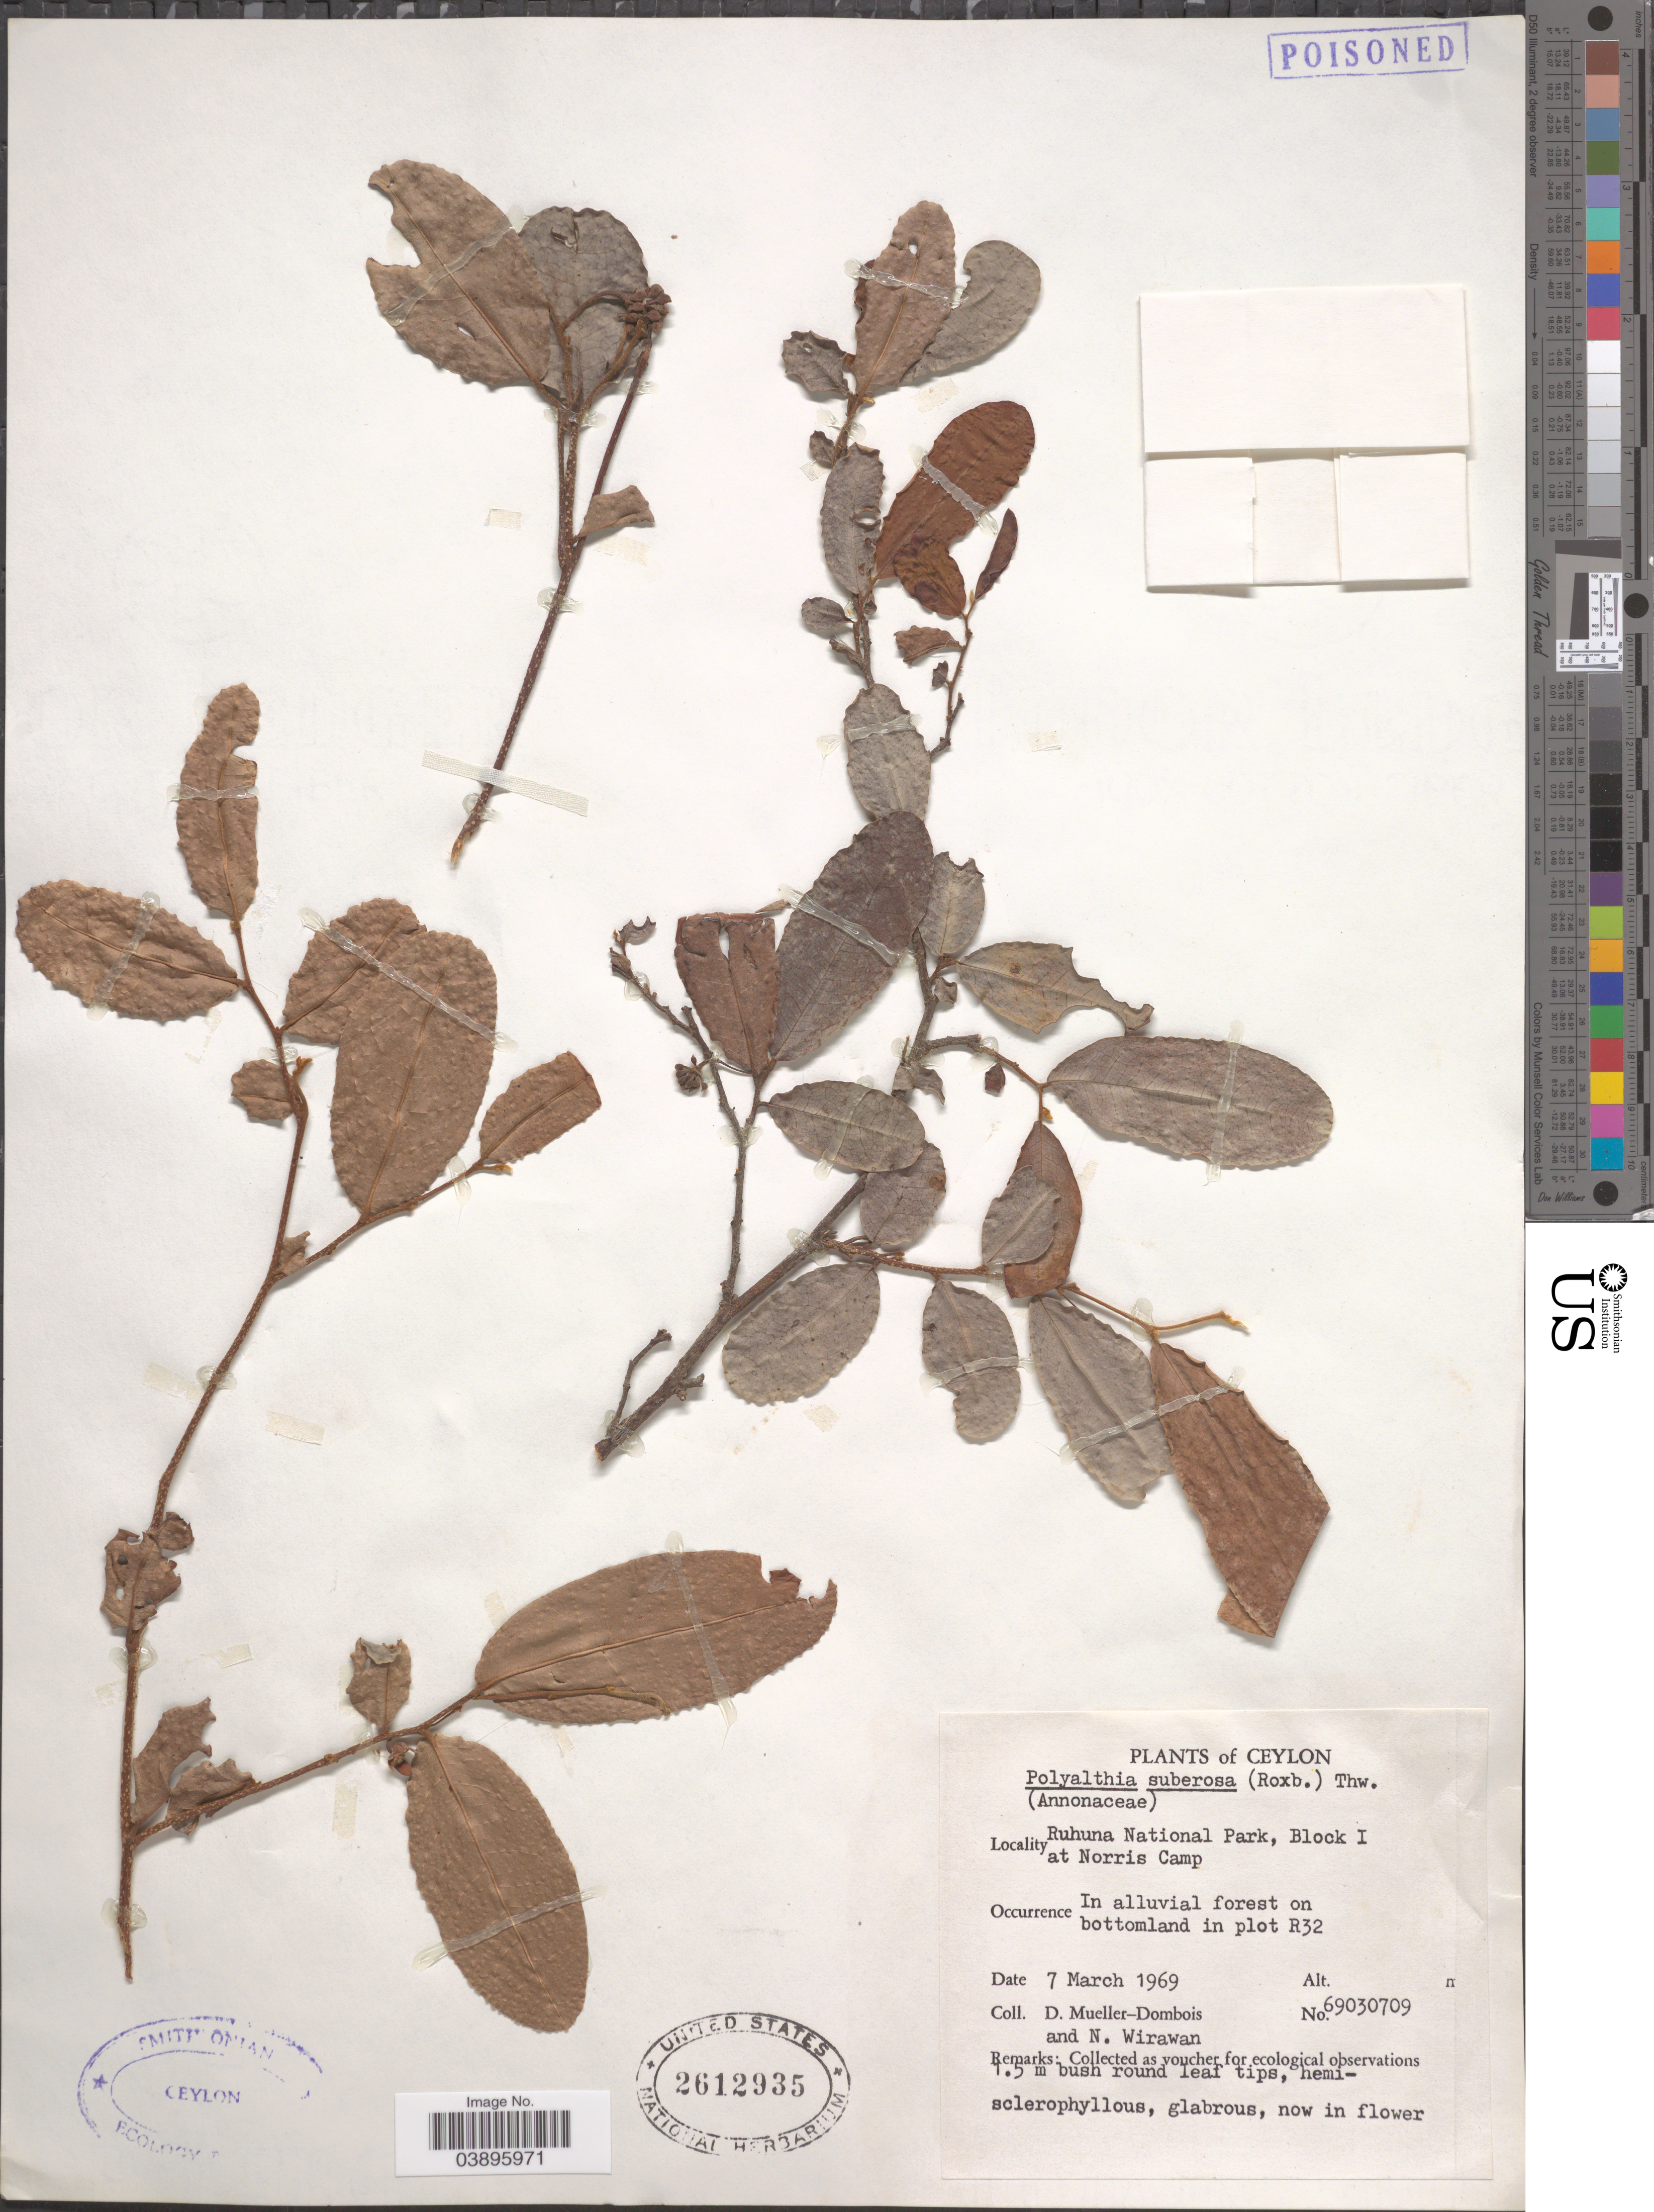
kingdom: Plantae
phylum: Tracheophyta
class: Magnoliopsida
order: Magnoliales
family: Annonaceae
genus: Polyalthia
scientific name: Polyalthia suberosa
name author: (Roxb.) Thwaites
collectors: D. Mueller-Dombois & N. Wirawan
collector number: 69030709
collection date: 1969-03-07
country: Sri Lanka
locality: Ceylon. Ruhuna National Park, Block 1 at Norris Camp. On bottomland in plot R32.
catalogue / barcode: US 2612935